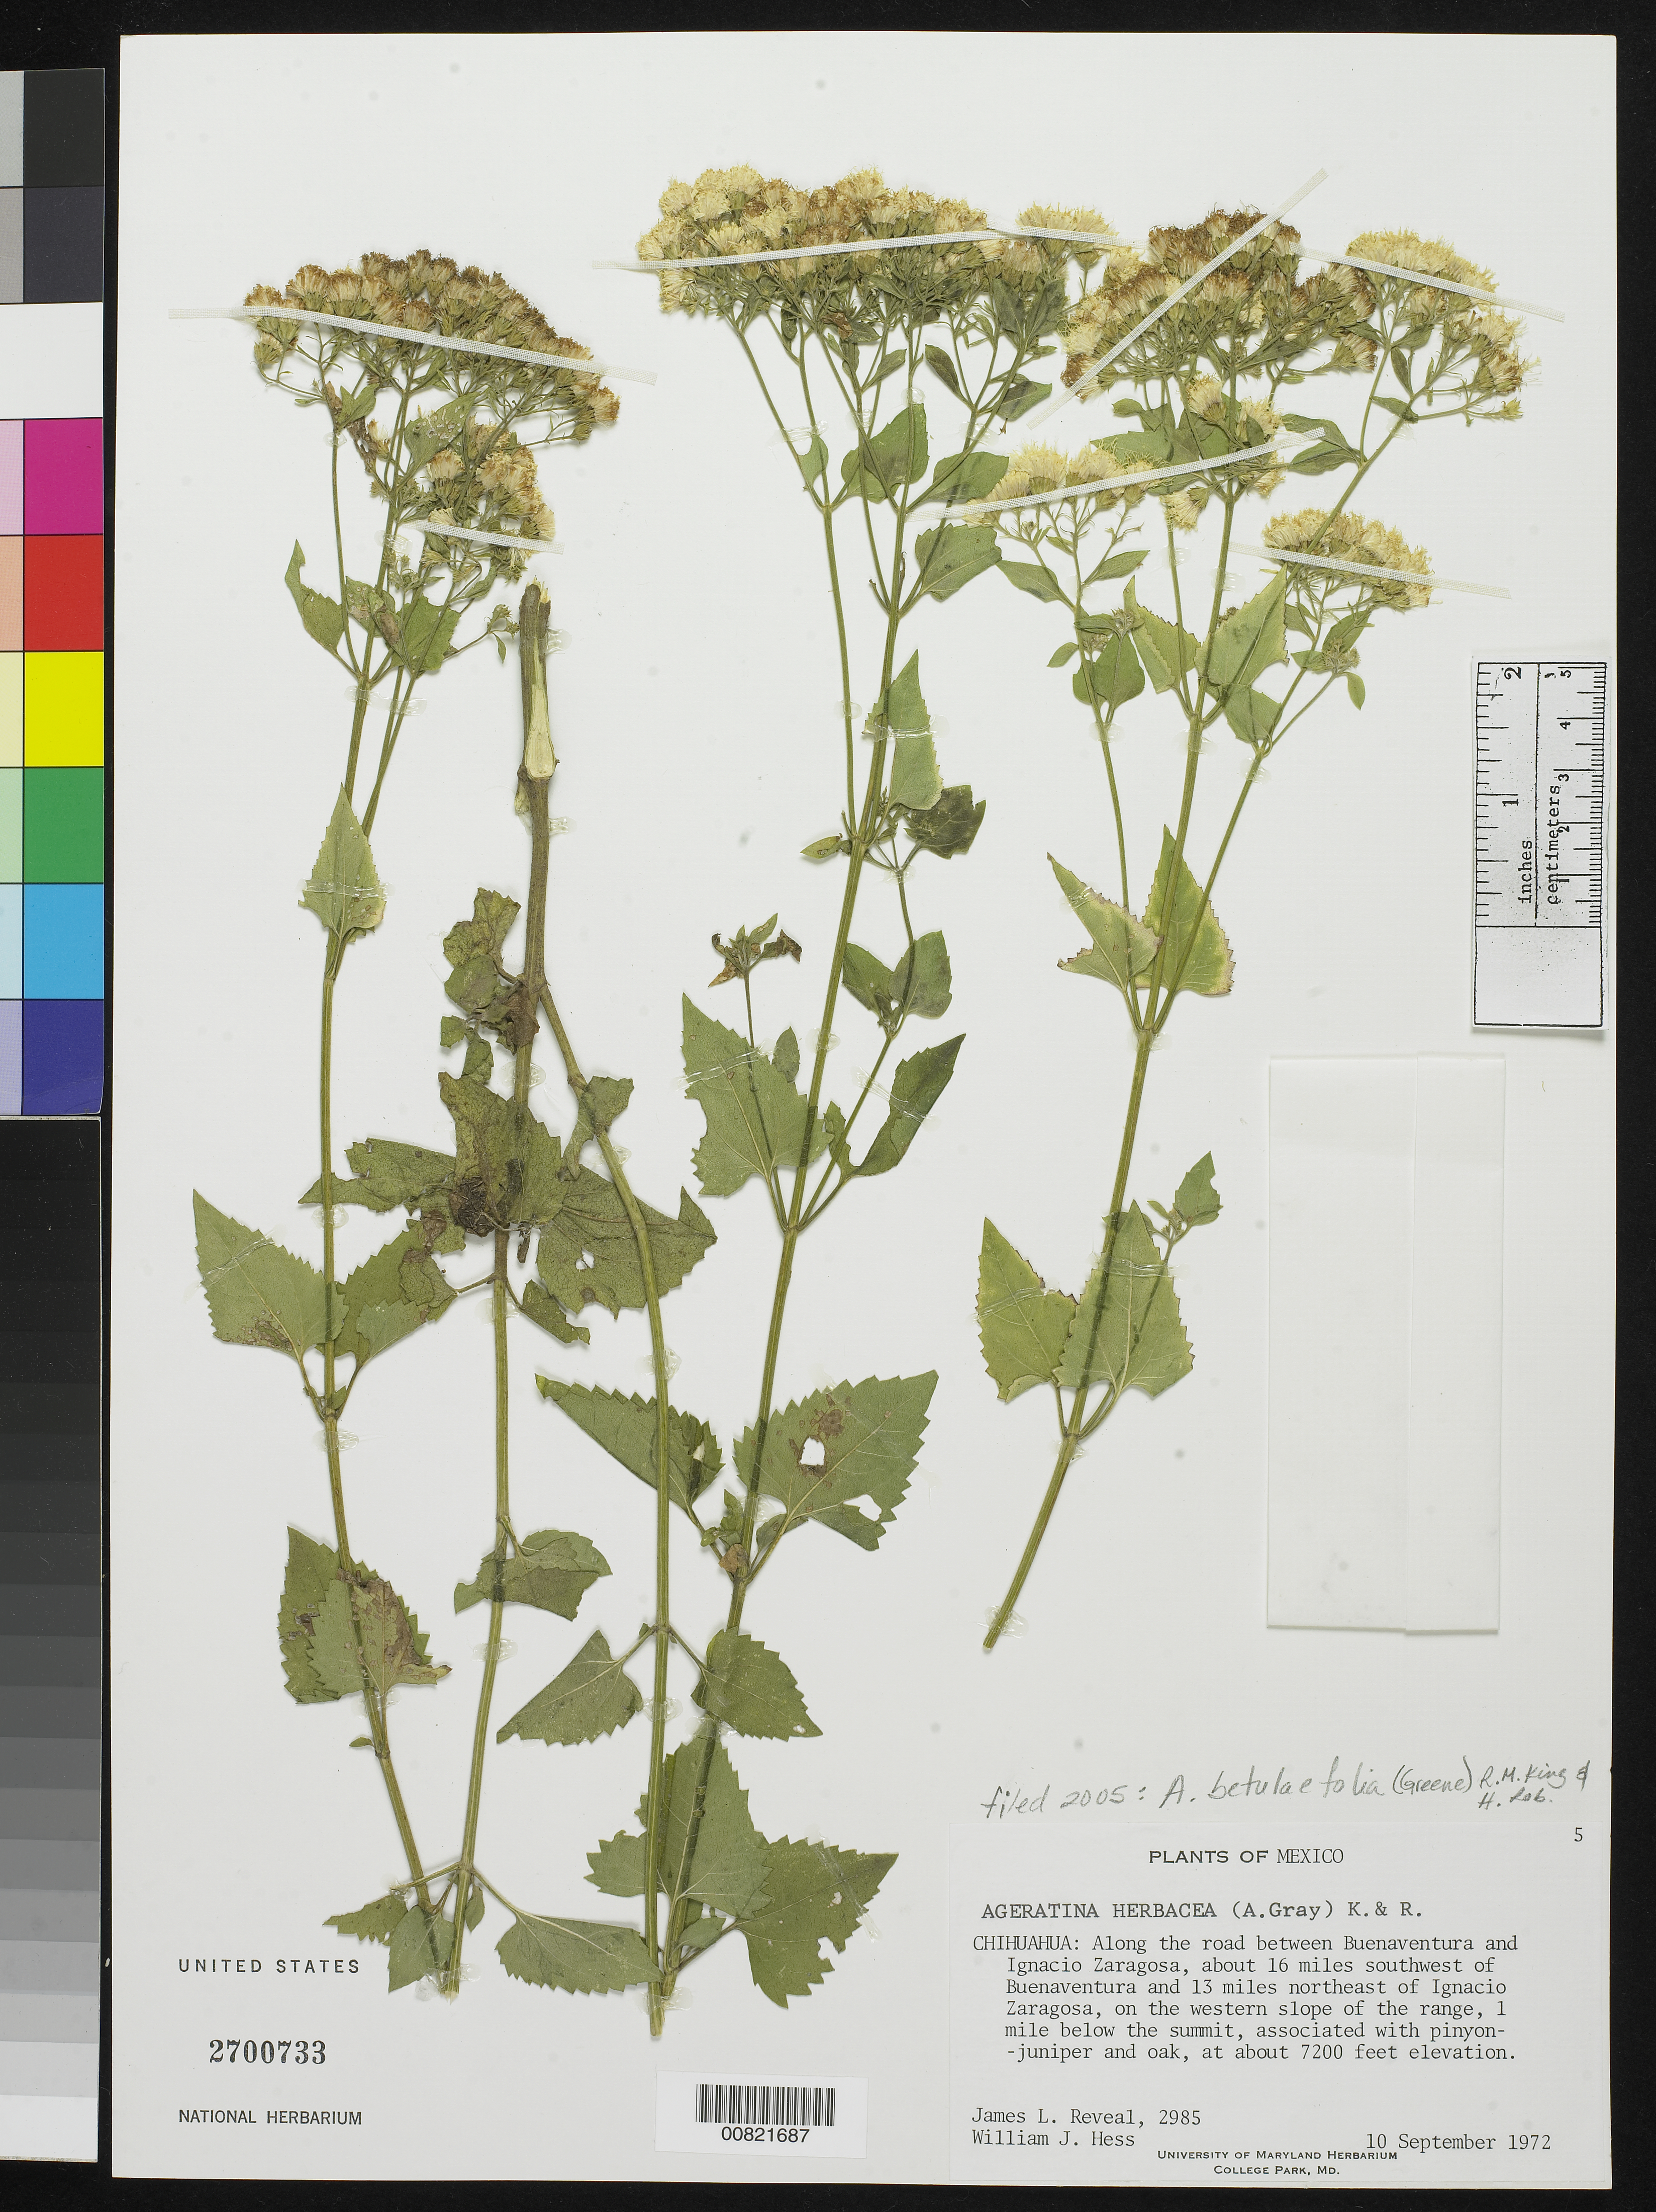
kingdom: Plantae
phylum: Tracheophyta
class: Magnoliopsida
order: Asterales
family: Asteraceae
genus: Ageratina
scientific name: Ageratina betulaefolia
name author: (Greene) R.M. King & H. Rob.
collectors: J. L. Reveal & W. Hess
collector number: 2985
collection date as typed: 10 Sep 1972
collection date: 1972-09-10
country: Mexico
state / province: Chihuahua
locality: Along the road between Buenaventura and Ignacio Zaragoza, about 16 miles SW of Buenaventura and 13 miles northeast of Ignacio Zaragoza, on the western slope of a range, 1 mile below the summit.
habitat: Associated with pinyon-juniper and oak.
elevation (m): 2195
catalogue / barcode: US 2700733